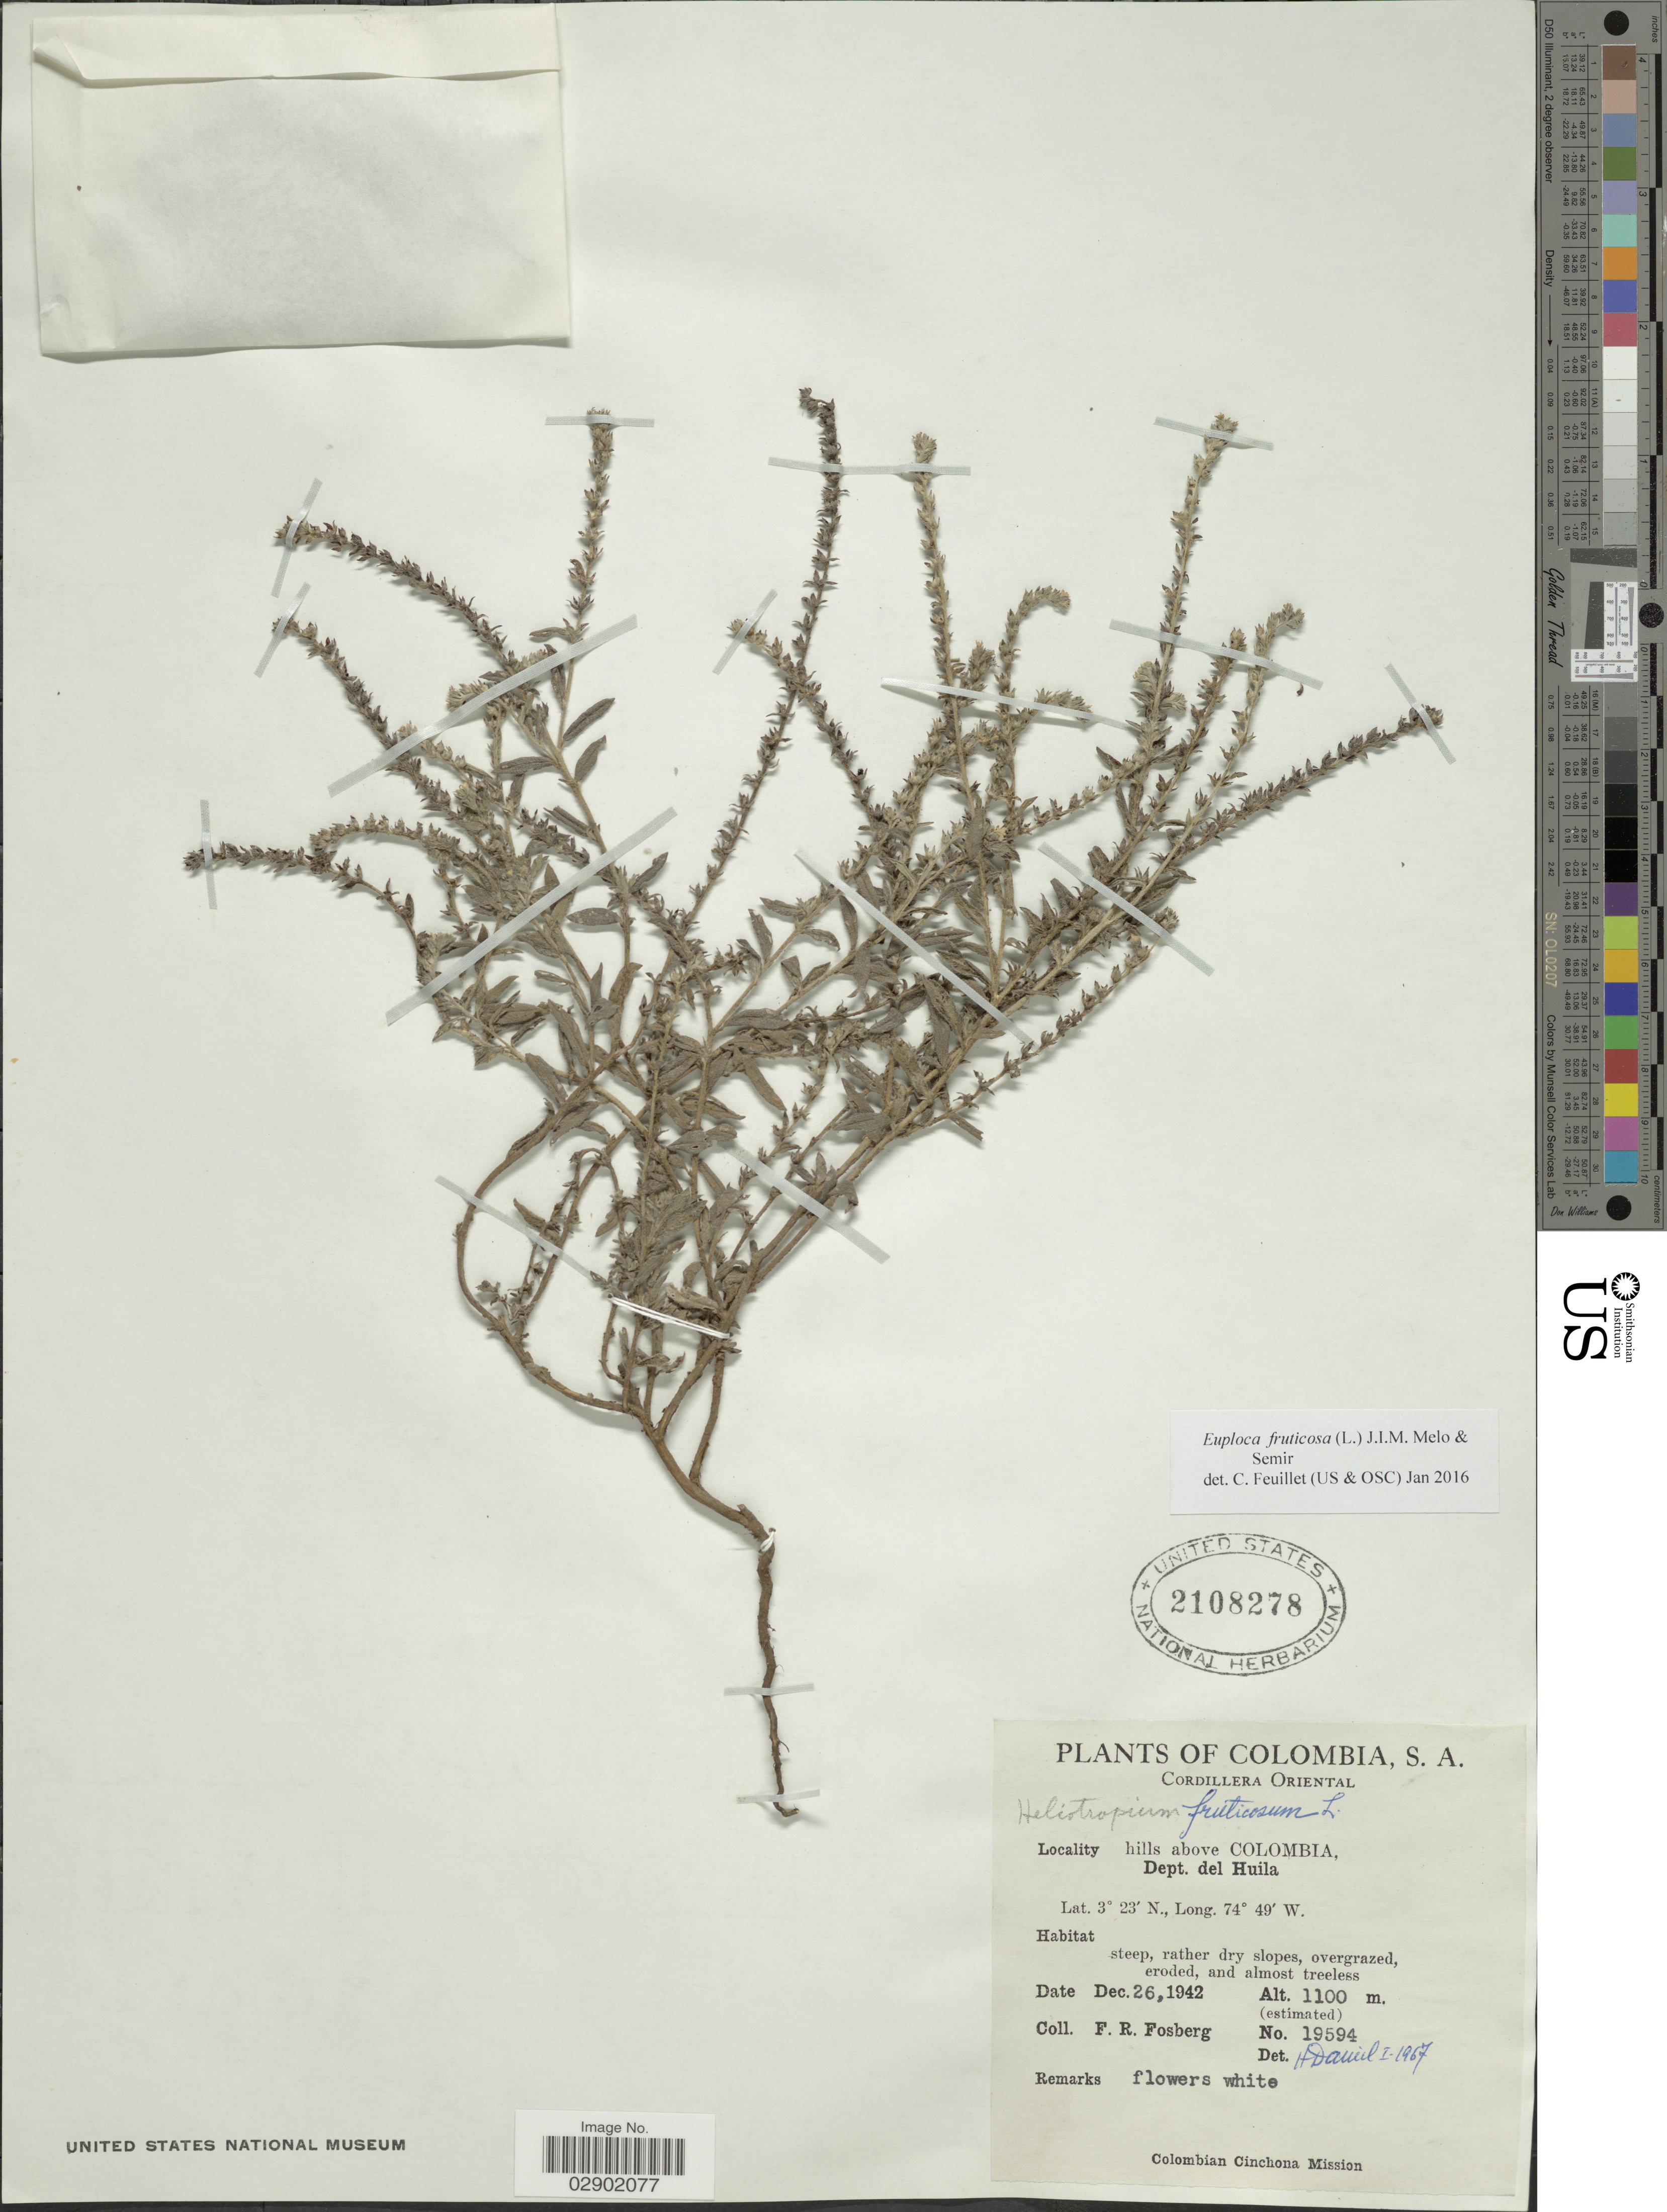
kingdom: Plantae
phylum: Tracheophyta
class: Magnoliopsida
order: Boraginales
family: Heliotropiaceae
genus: Euploca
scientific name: Euploca fruticosa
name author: (L.) J.I.M. Melo & Semir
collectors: F. R. Fosberg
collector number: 19594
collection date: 1942-12-26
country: Colombia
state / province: Huila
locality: Cordillera Oriental, hills above Colombia, Dept. del Huila.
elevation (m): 1100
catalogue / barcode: US 2108278